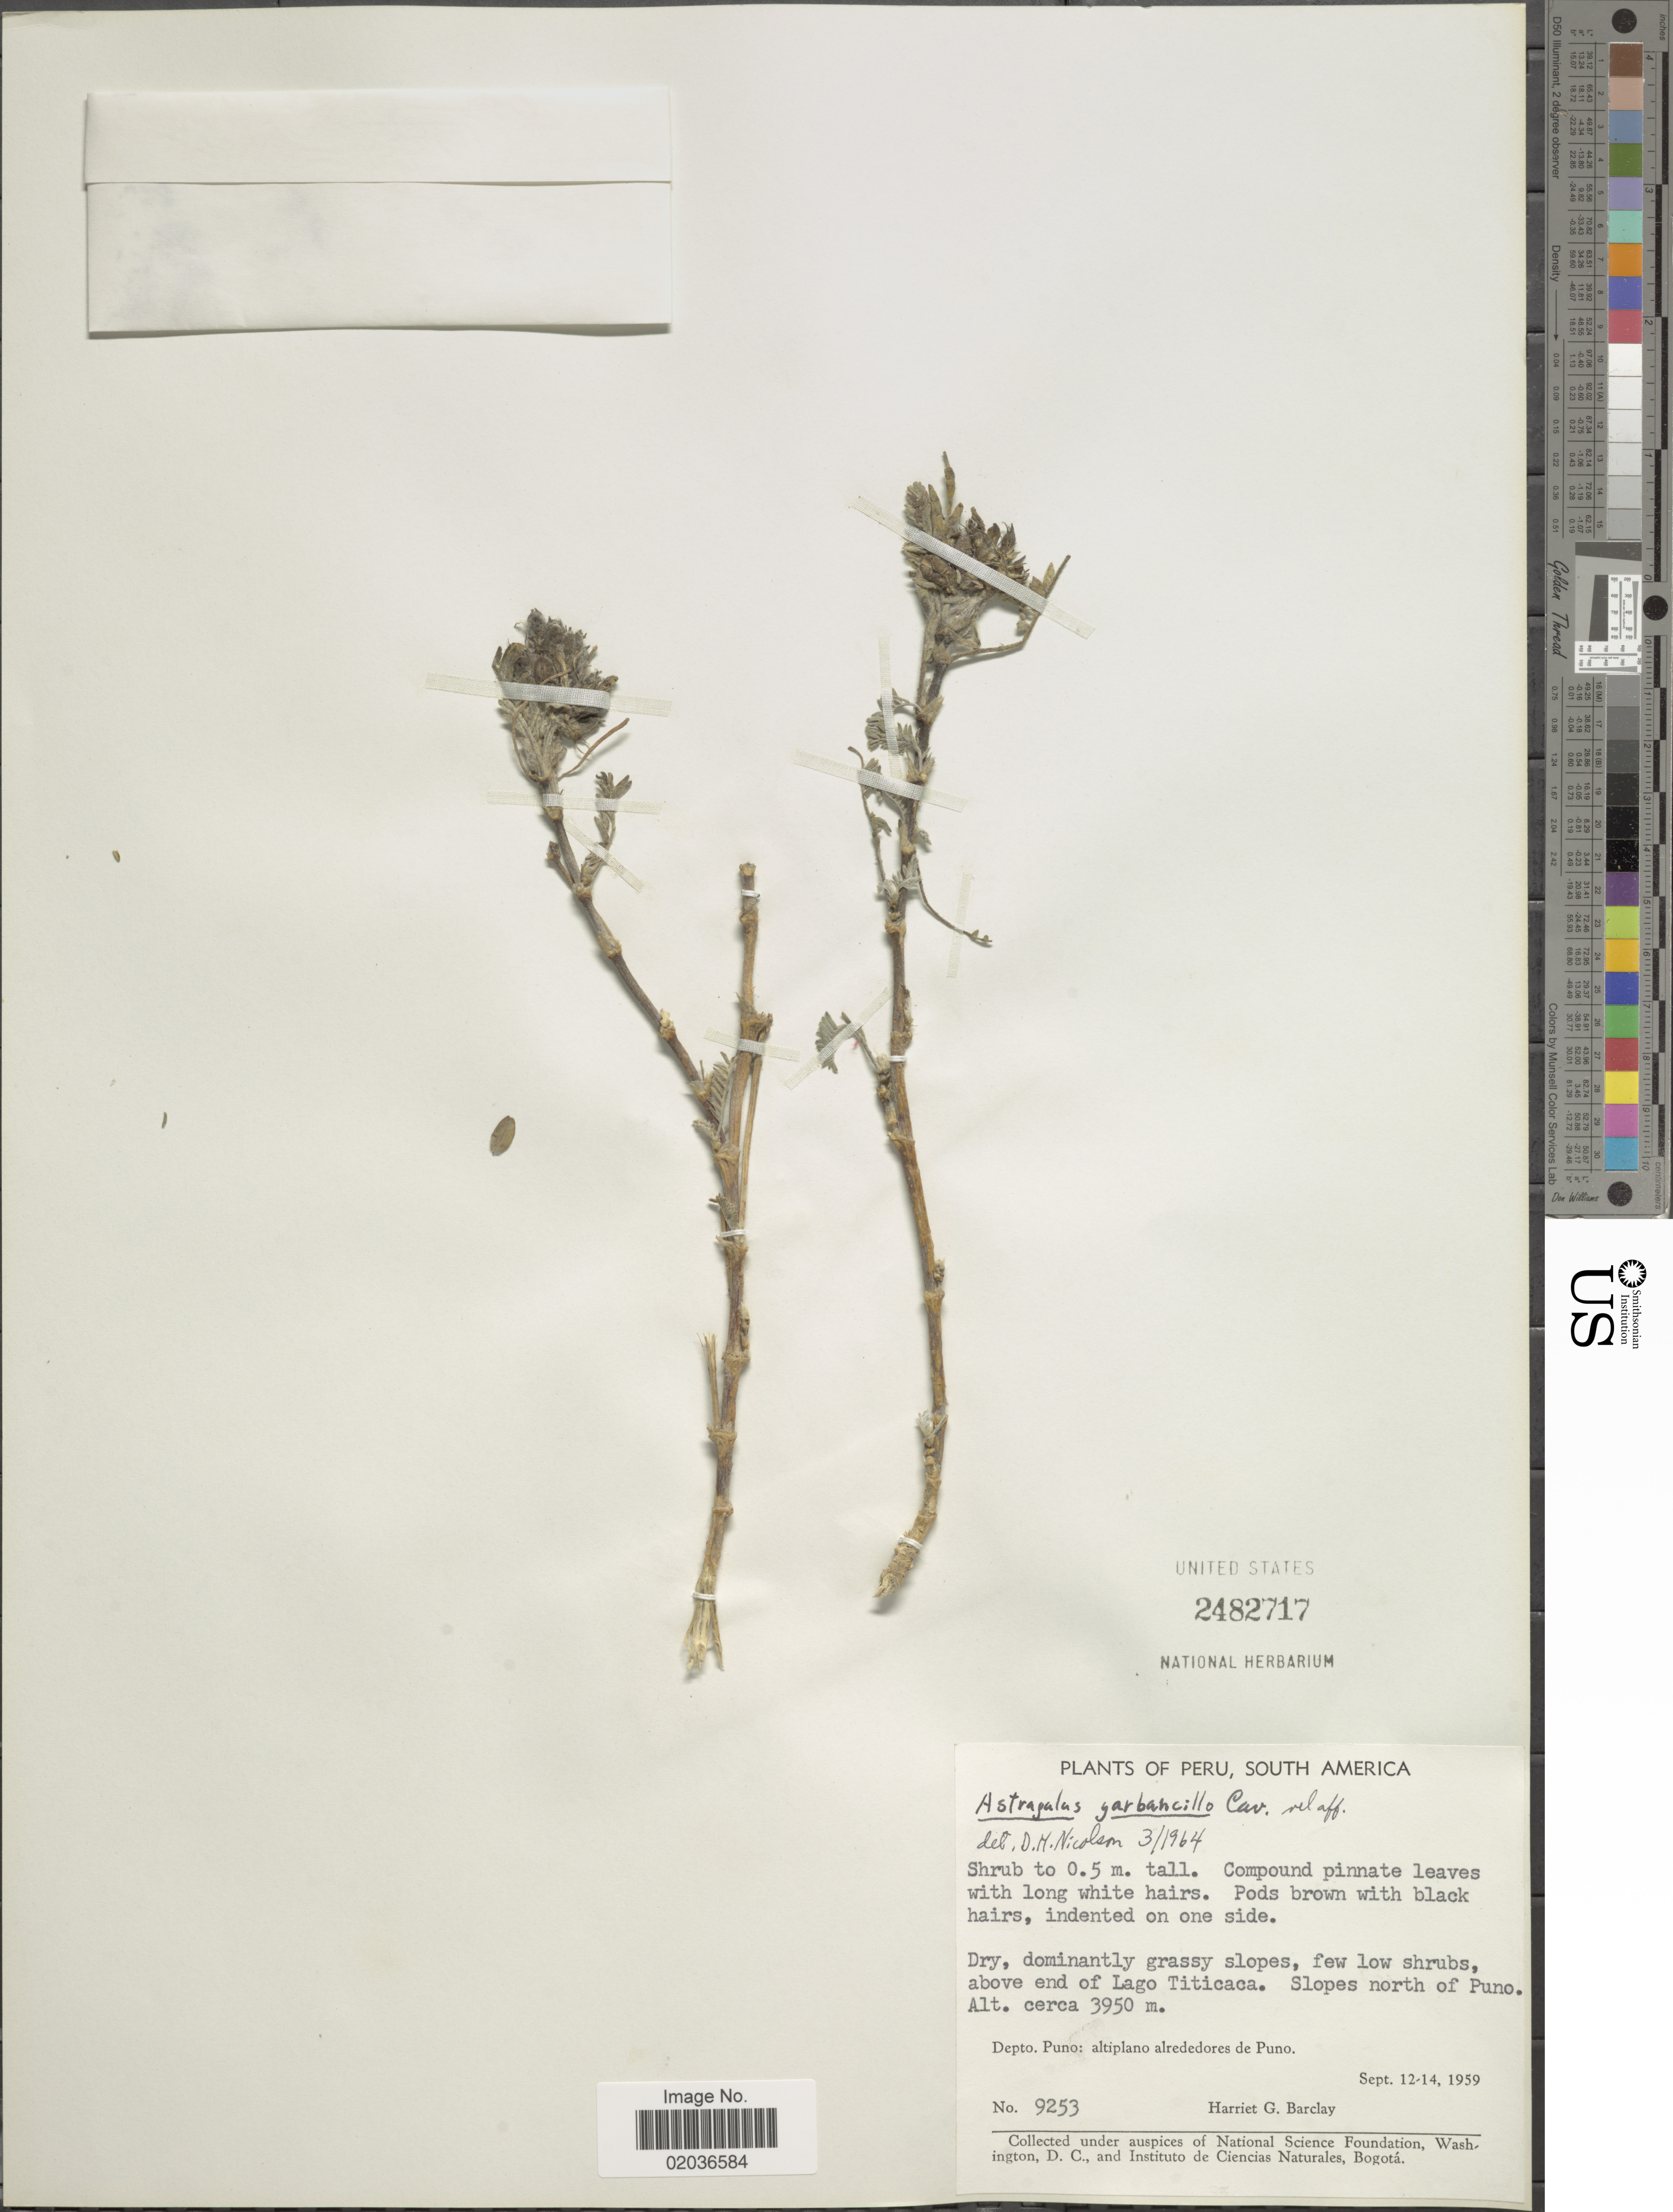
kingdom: Plantae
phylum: Tracheophyta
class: Magnoliopsida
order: Fabales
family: Fabaceae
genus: Astragalus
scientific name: Astragalus garbancillo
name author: Cav.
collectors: H. G. Barclay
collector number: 9253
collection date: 1959-04-12/1959-09-14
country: Peru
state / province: Puno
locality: Above end of Lago Titicaca. Slopes north of Puno. Depto. Puno: altiplano alrededores de Puno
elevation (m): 3950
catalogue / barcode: US 2482717